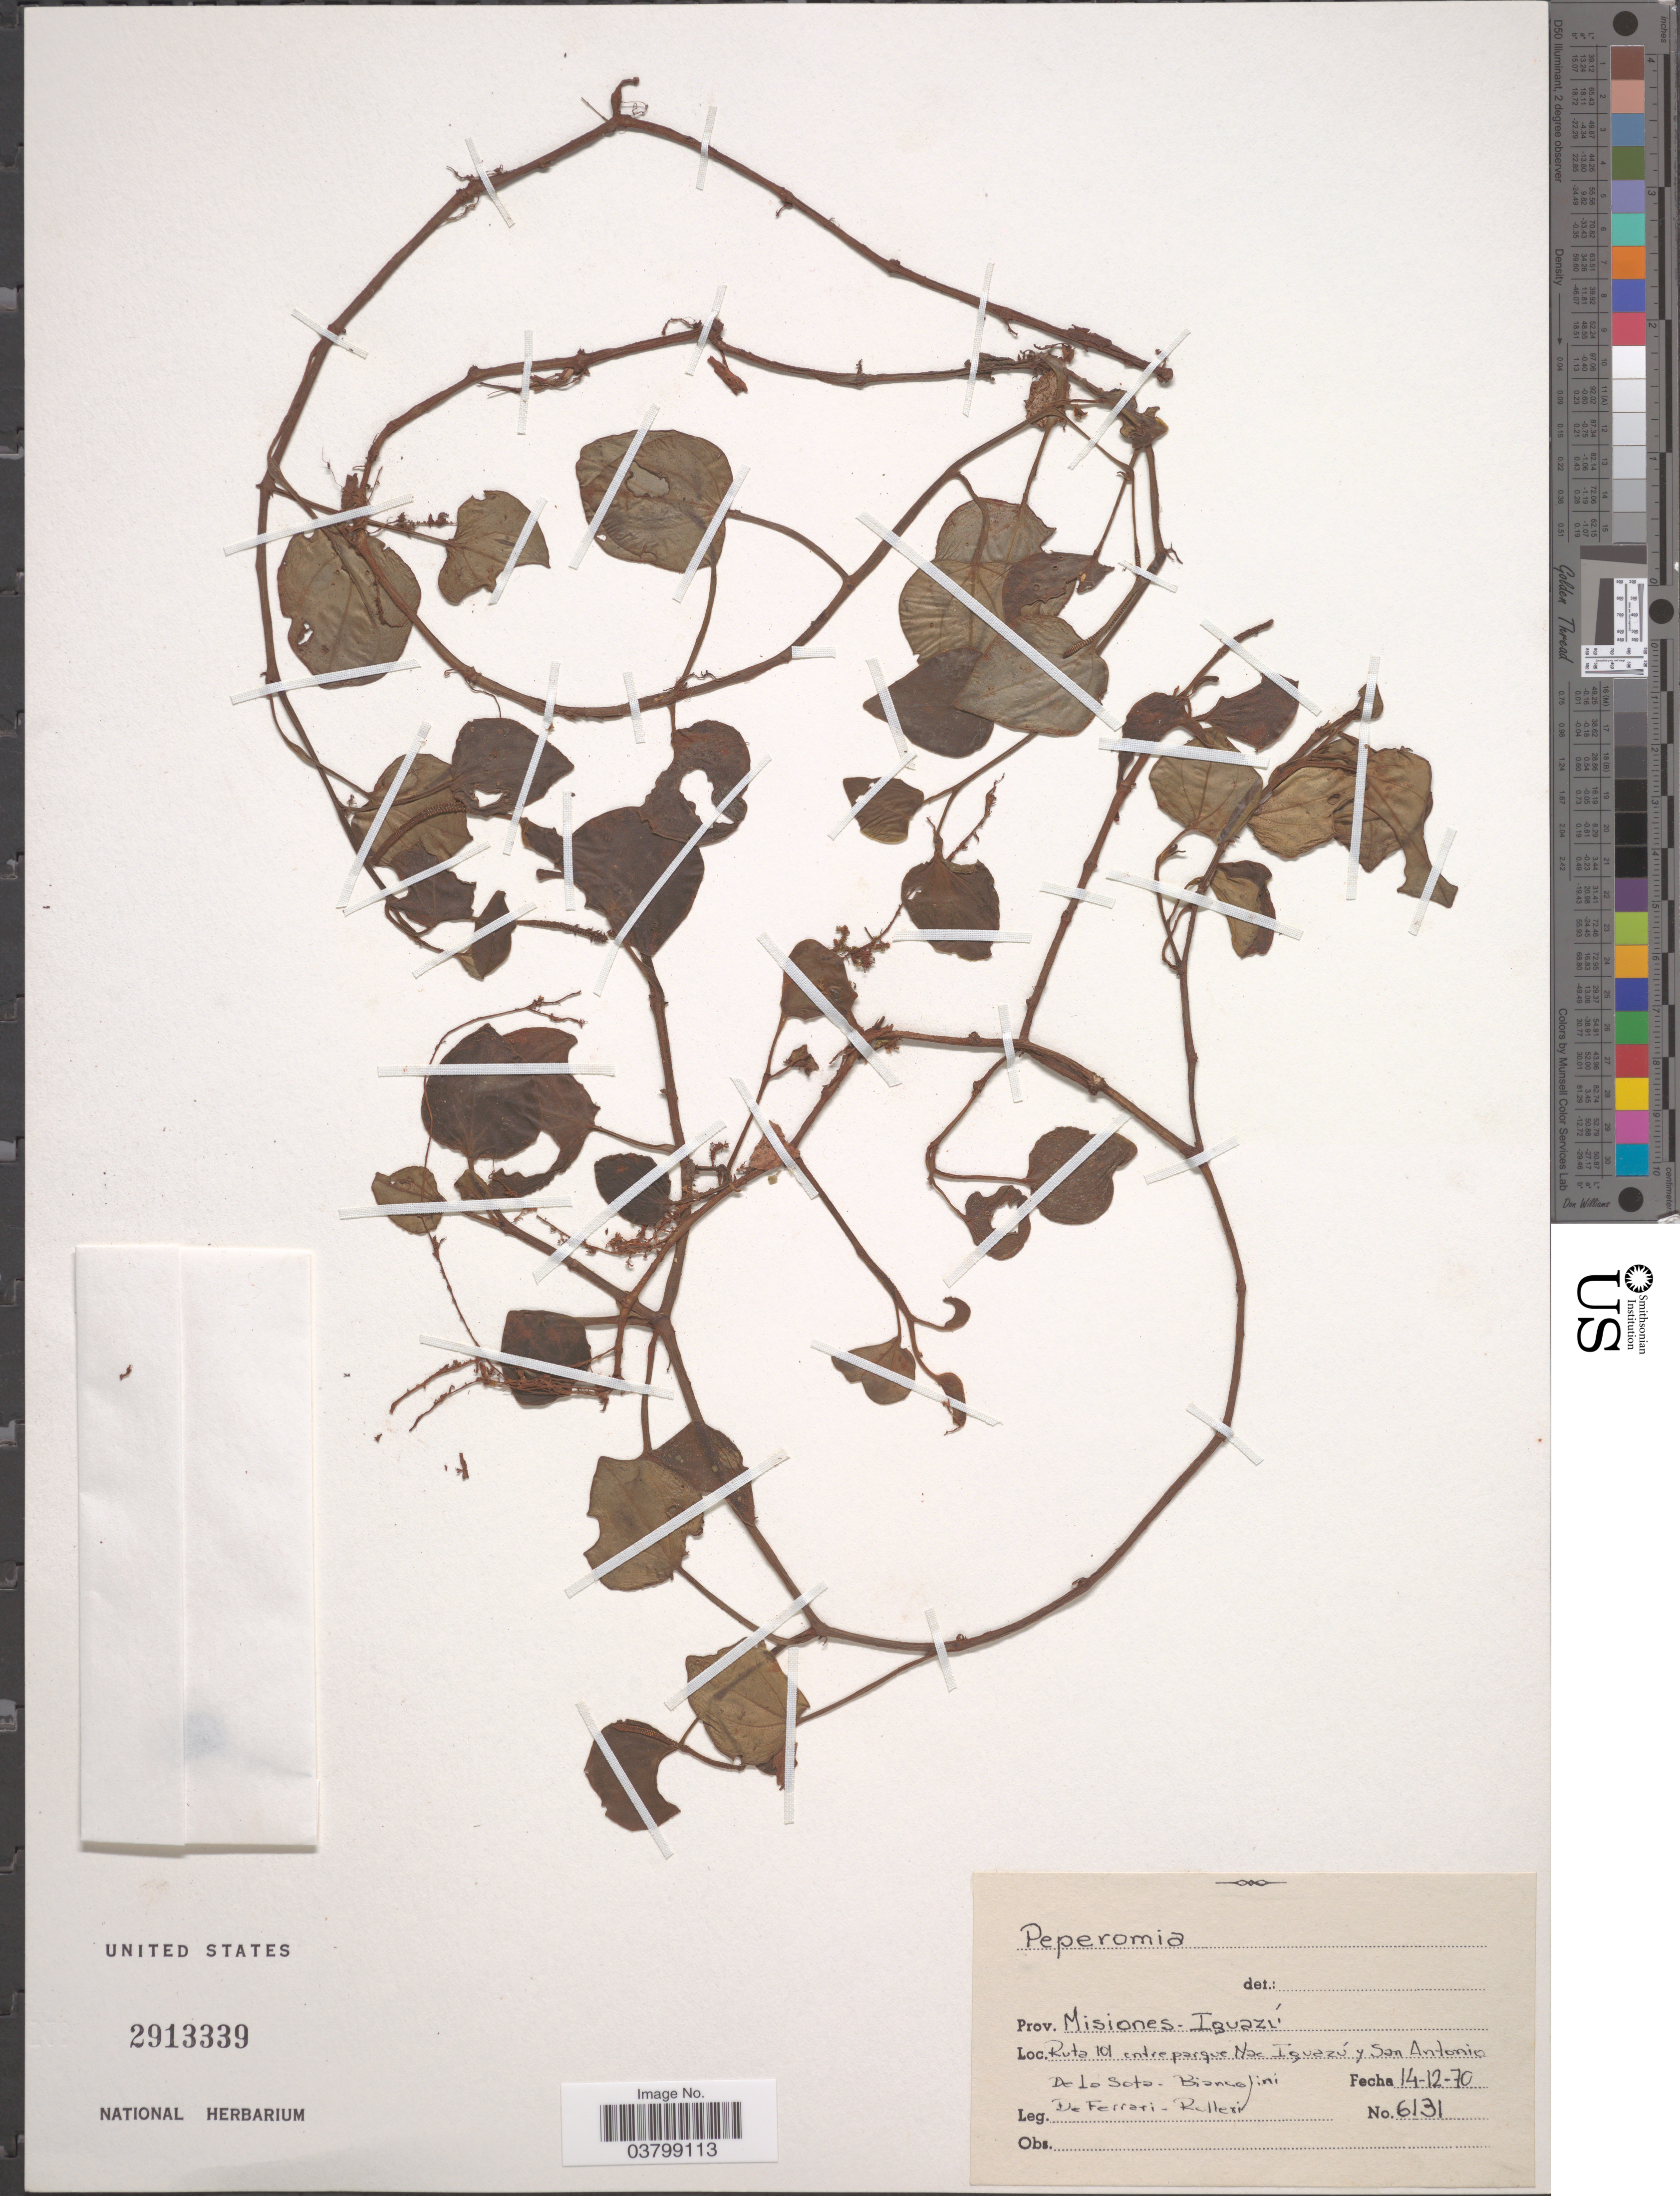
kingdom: Plantae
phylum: Tracheophyta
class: Magnoliopsida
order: Piperales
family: Piperaceae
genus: Peperomia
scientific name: Peperomia urocarpa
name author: Fisch. & C.A. Mey.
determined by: Jiménez, José Estaban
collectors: de la Sota, Biancolini, De Ferrari & Rolleri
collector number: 6131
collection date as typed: Transcribed d/m/y: 14/12/70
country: Argentina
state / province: Misiones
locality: Prov. Misiones. Iguazí. Ruta 101 entre parque Nac Iguazó y San Antonio.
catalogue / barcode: US 2913339